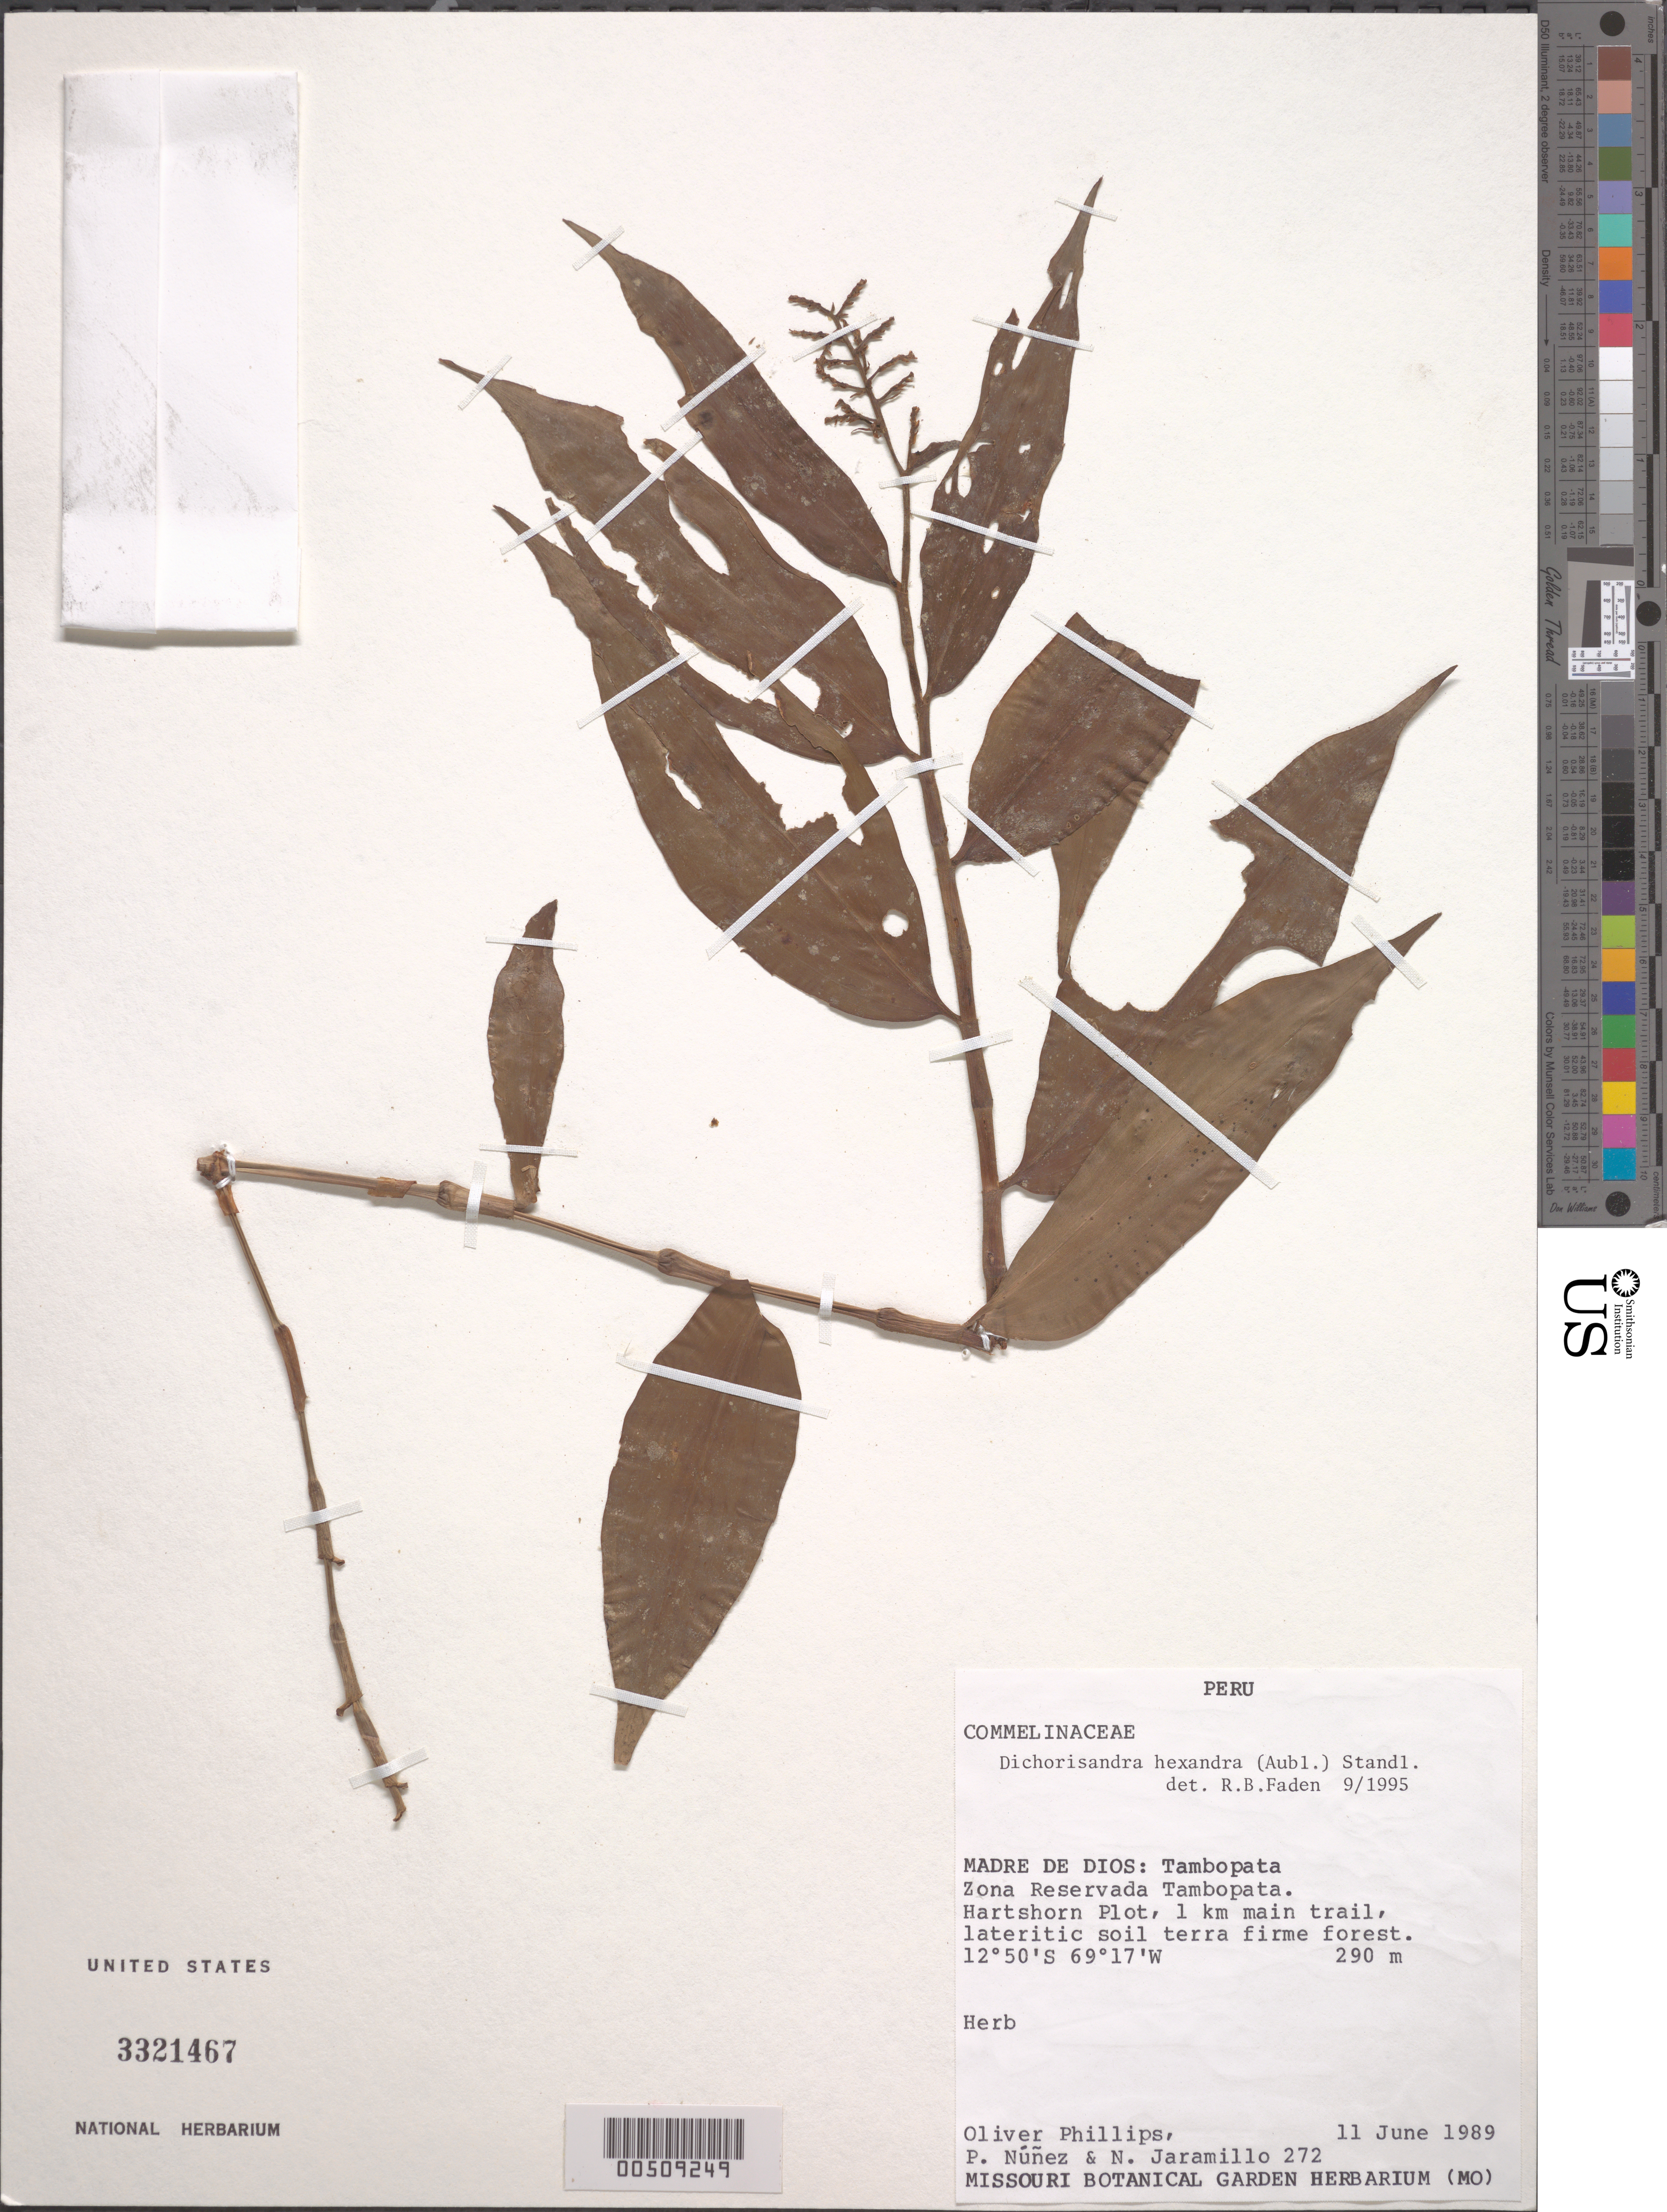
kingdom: Plantae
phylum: Tracheophyta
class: Liliopsida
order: Commelinales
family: Commelinaceae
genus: Dichorisandra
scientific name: Dichorisandra sp.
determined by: Faden, Robert B., (US), Smithsonian Institution - National Museum of Natural History (UNITED STATES)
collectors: P. Nuñez V.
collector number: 11919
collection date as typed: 19 Mar 1990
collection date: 1990-03-19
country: Peru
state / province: Cusco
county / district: Paucartambo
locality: Paucartambo Prov.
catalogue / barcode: US 3321472